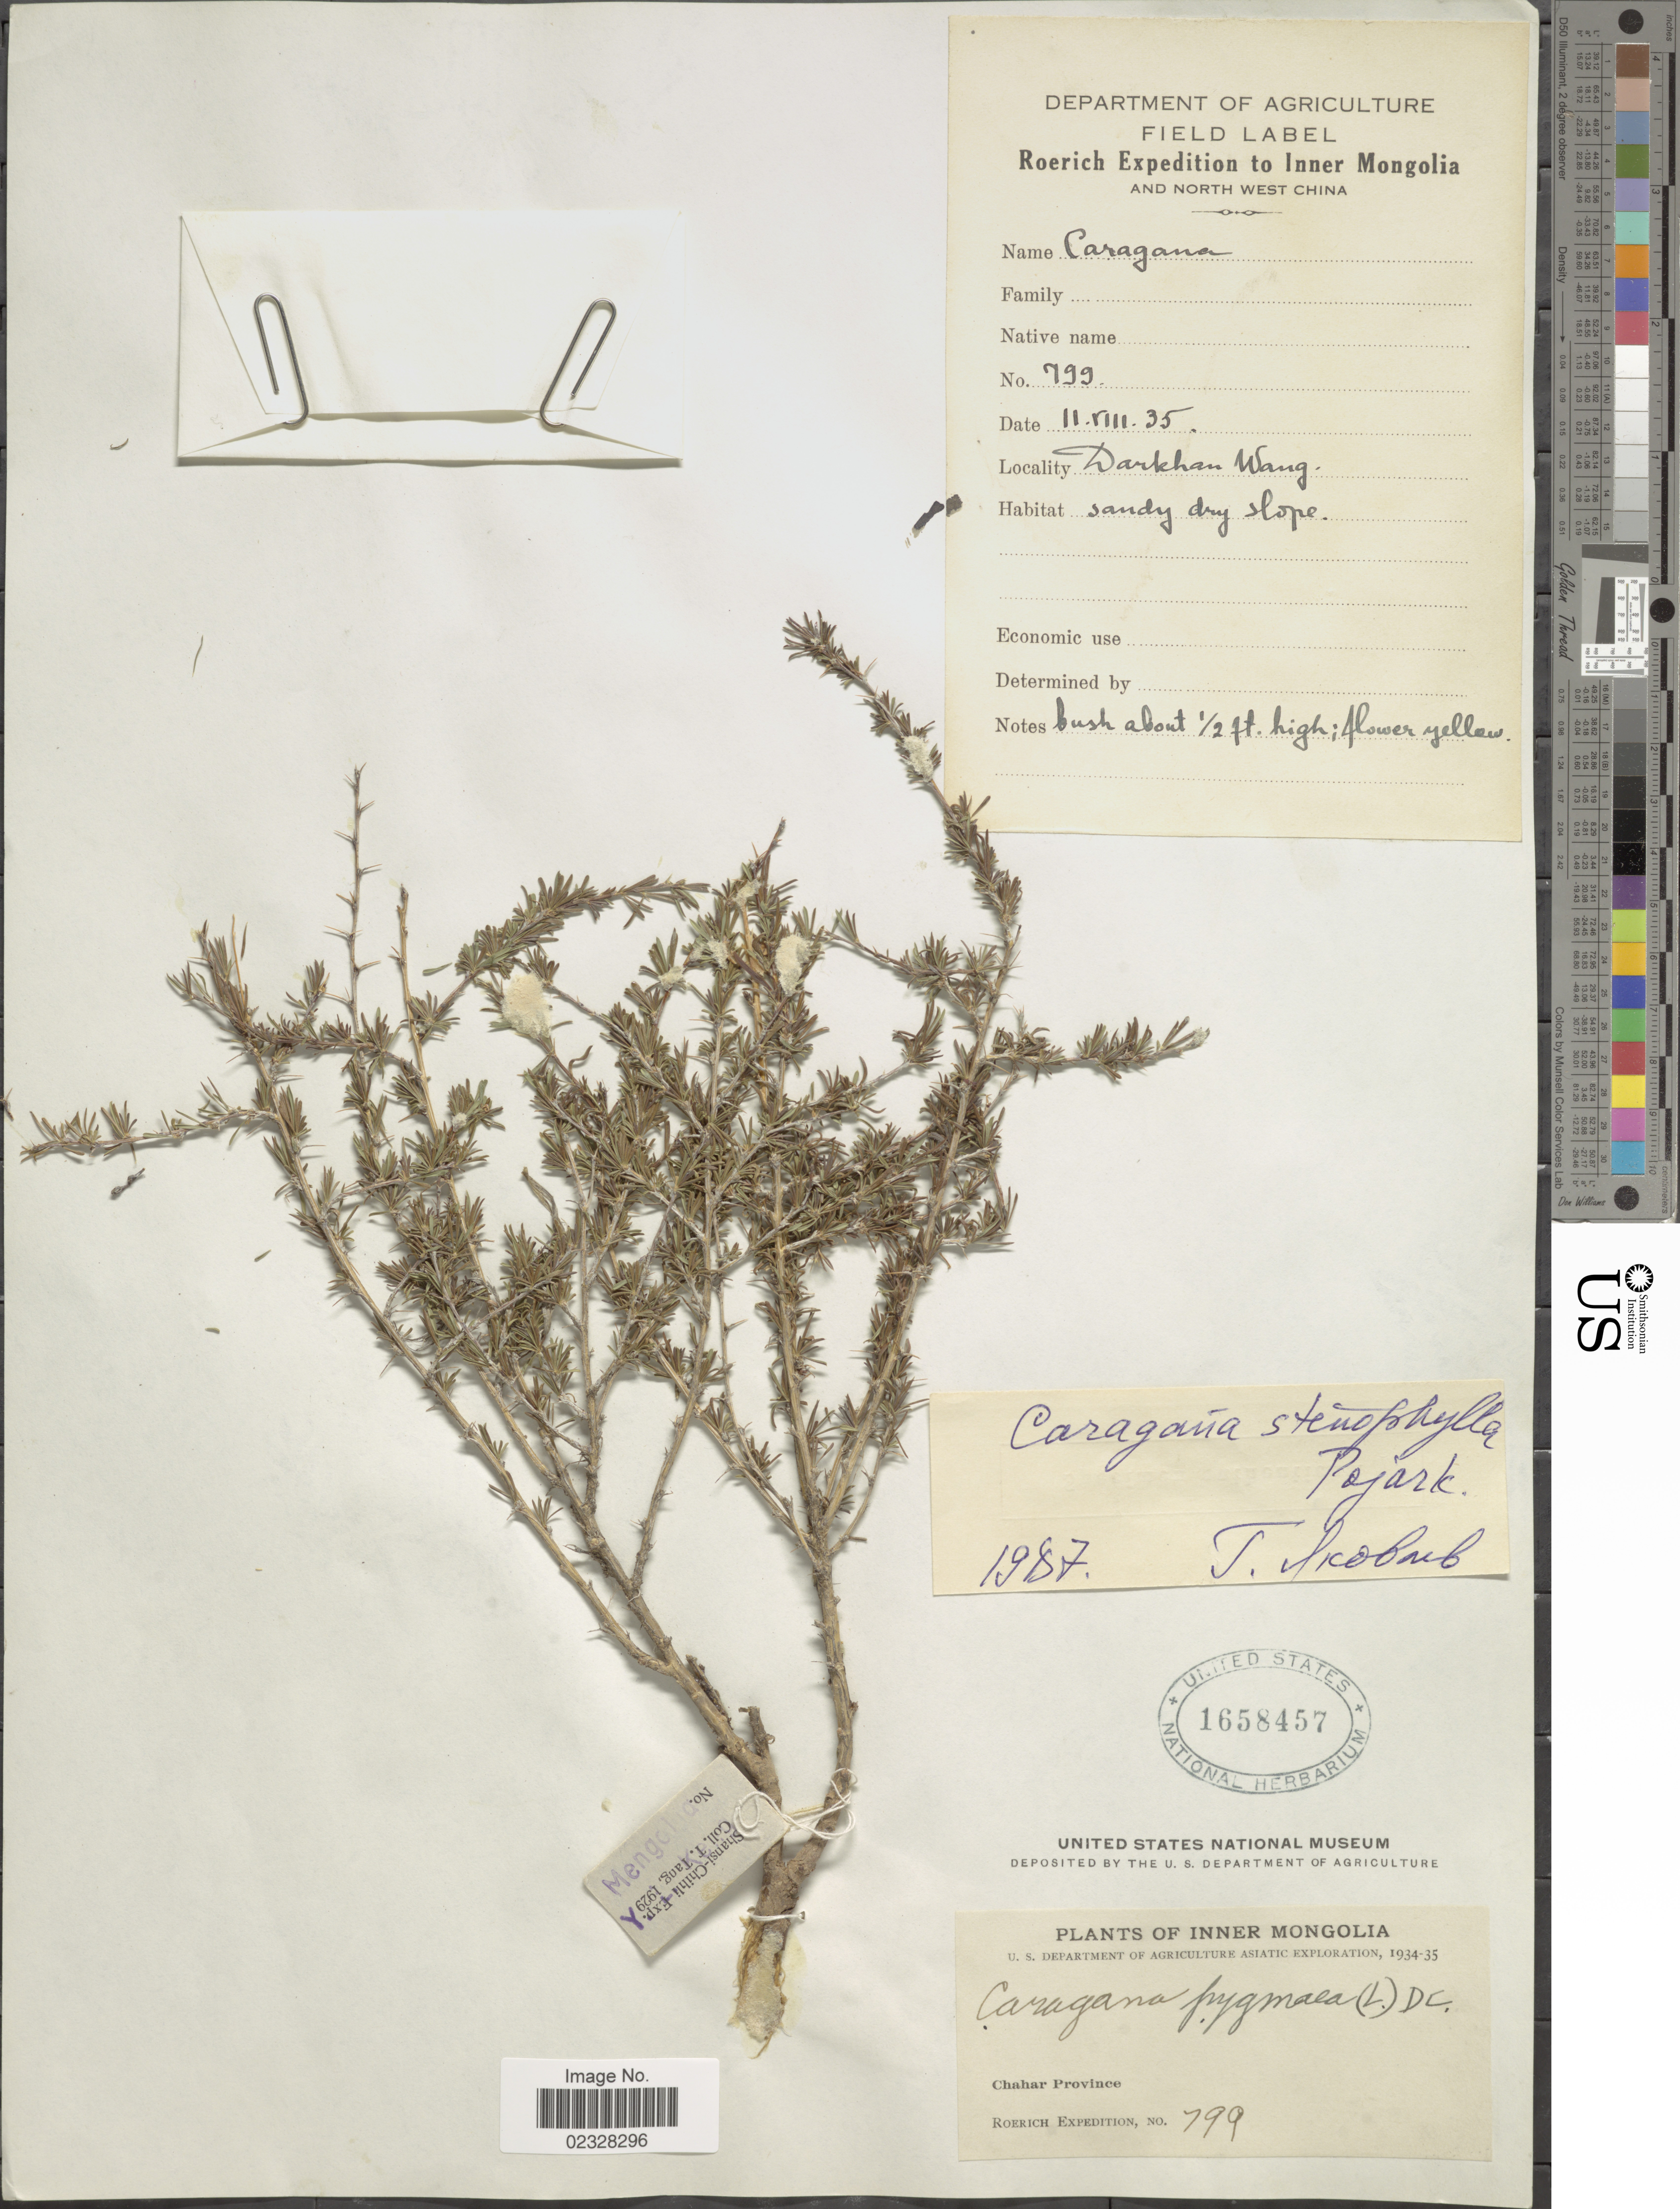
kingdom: Plantae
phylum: Tracheophyta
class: Magnoliopsida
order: Fabales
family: Fabaceae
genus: Caragana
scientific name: Caragana stenophylla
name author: Pojark.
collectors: Roerich Expedition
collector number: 799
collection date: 1935-08-11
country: China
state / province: Nei Monggol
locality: Inner Mongolia, Darkhan Wang, sandy dry slope, Chahar Province.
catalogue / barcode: US 1658457